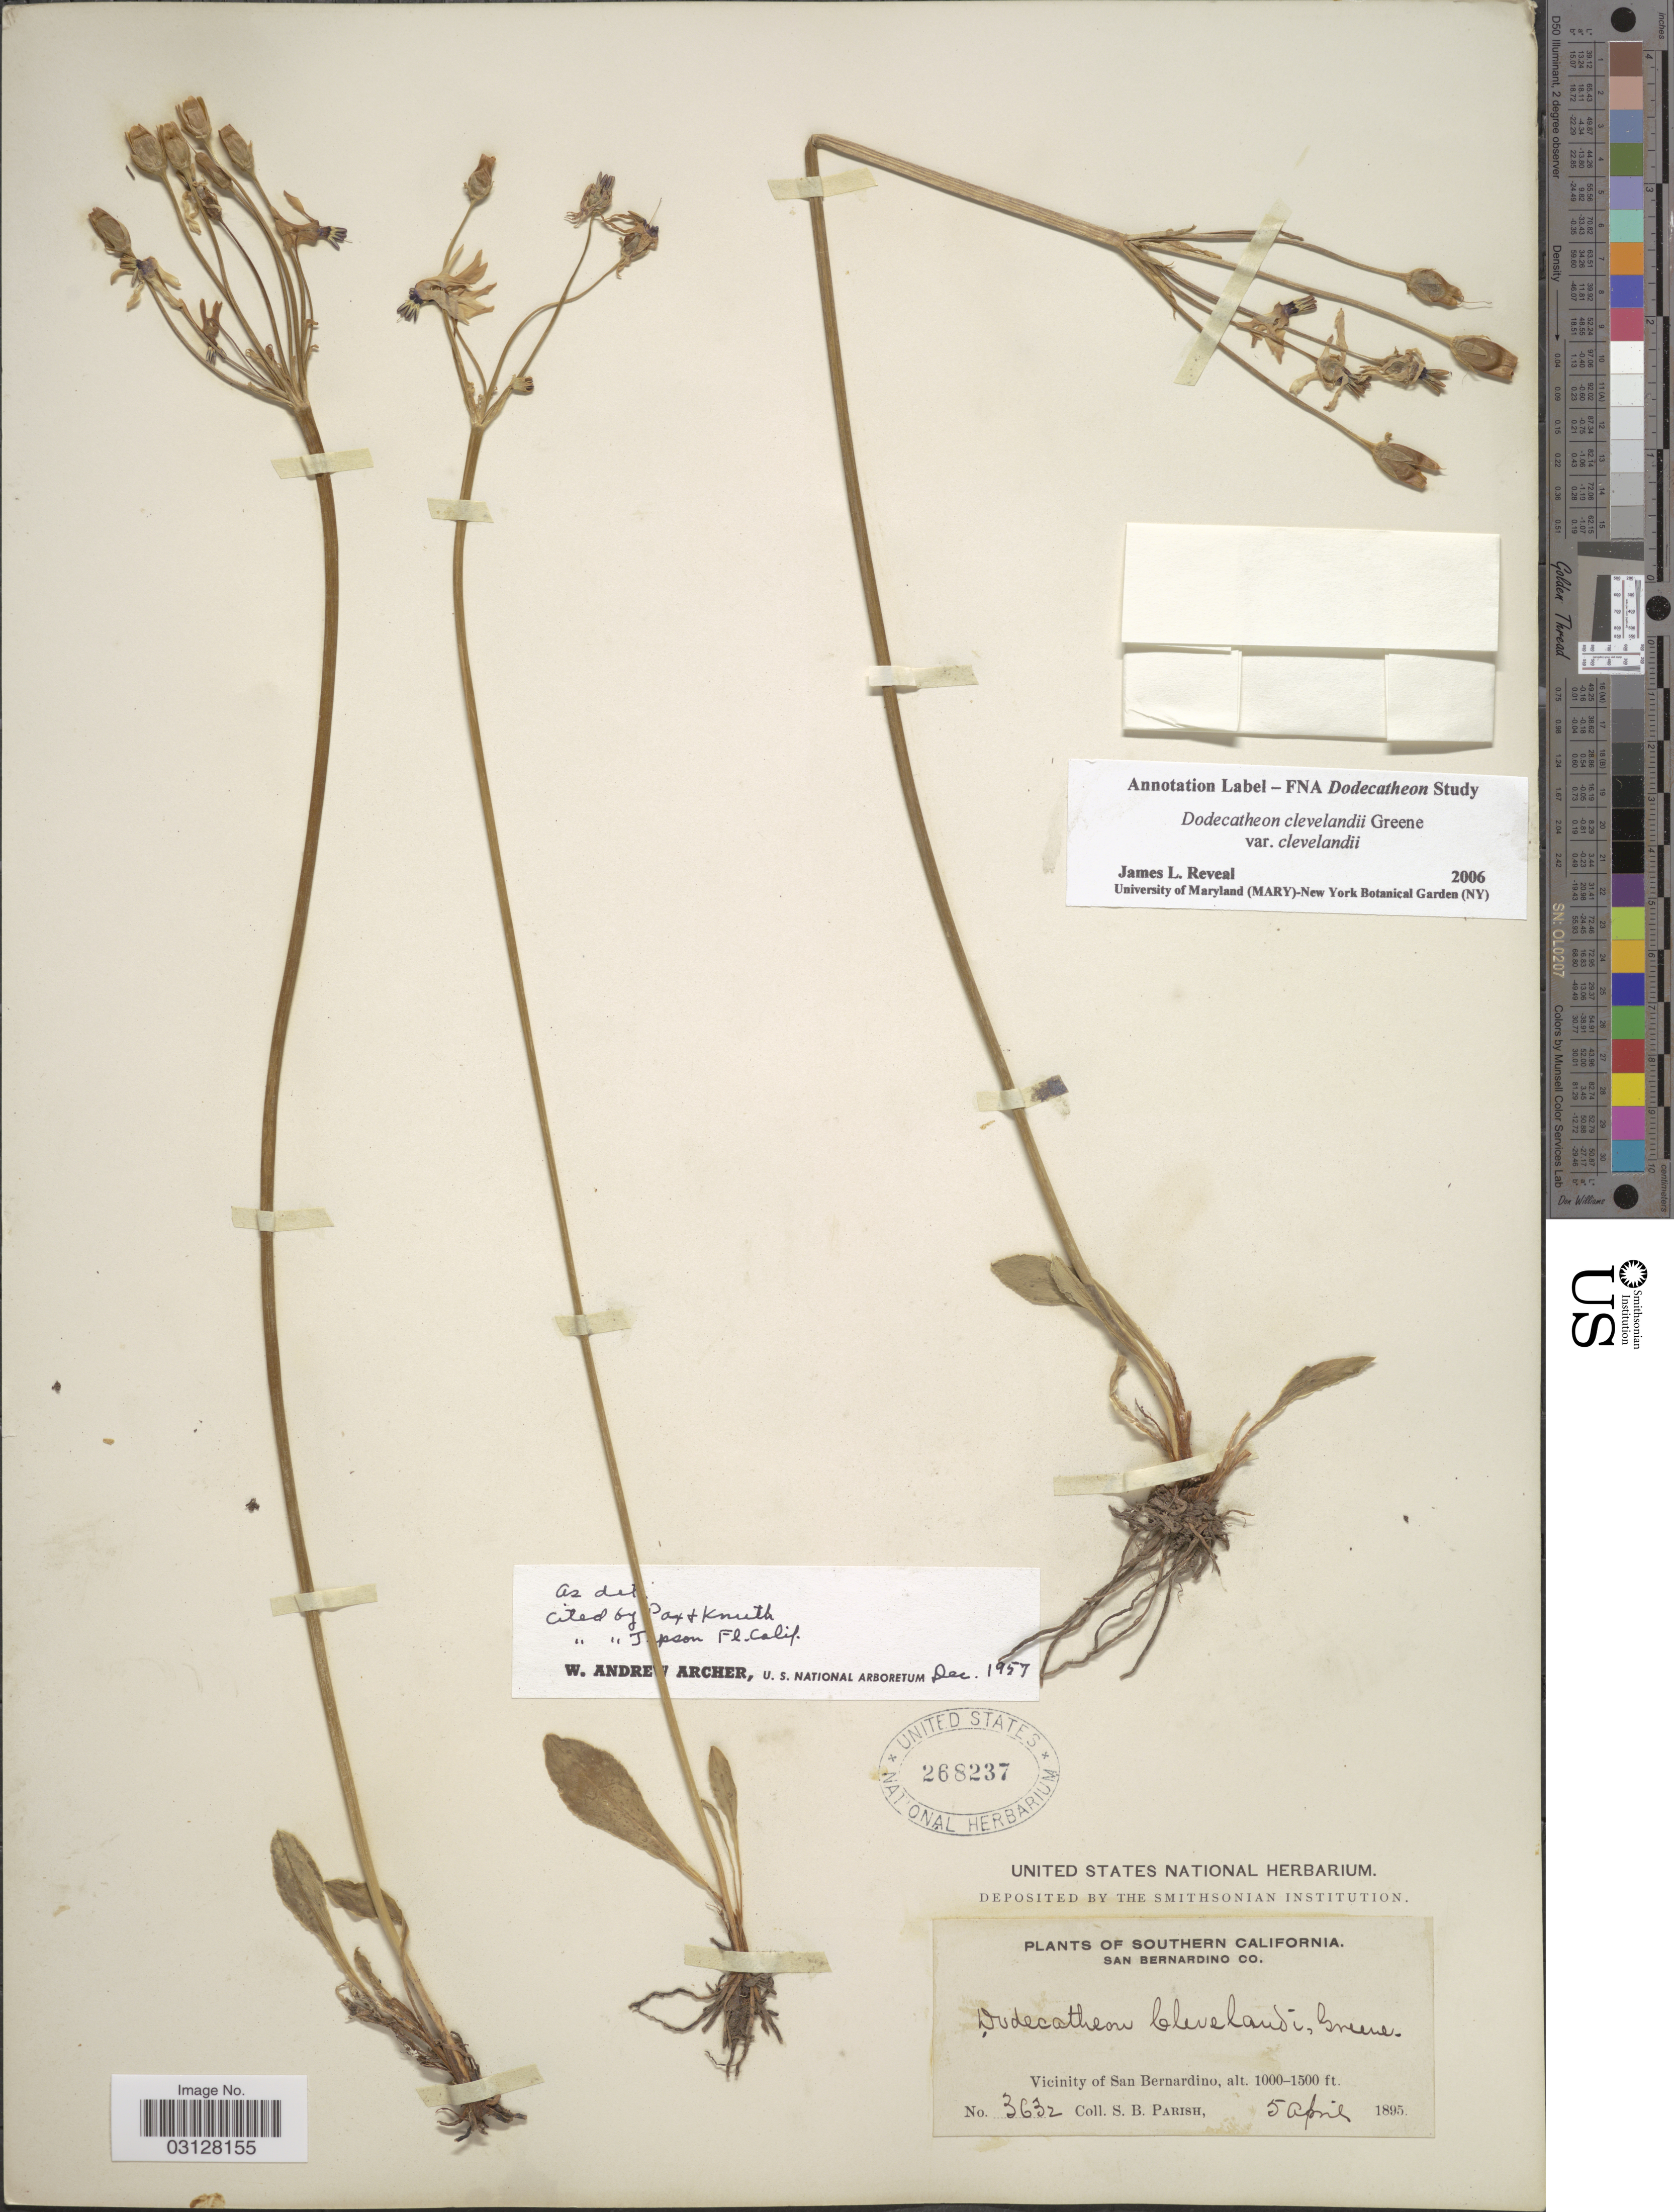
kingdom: Plantae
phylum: Tracheophyta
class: Magnoliopsida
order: Ericales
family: Primulaceae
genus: Dodecatheon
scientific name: Dodecatheon clevelandii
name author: Greene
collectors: S. B. Parish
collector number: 3632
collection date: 1895-04-05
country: United States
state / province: California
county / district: San Bernardino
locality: Southern California. San Bernardino Co. Vicinity of San Bernardino.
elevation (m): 305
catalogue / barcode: US 268237